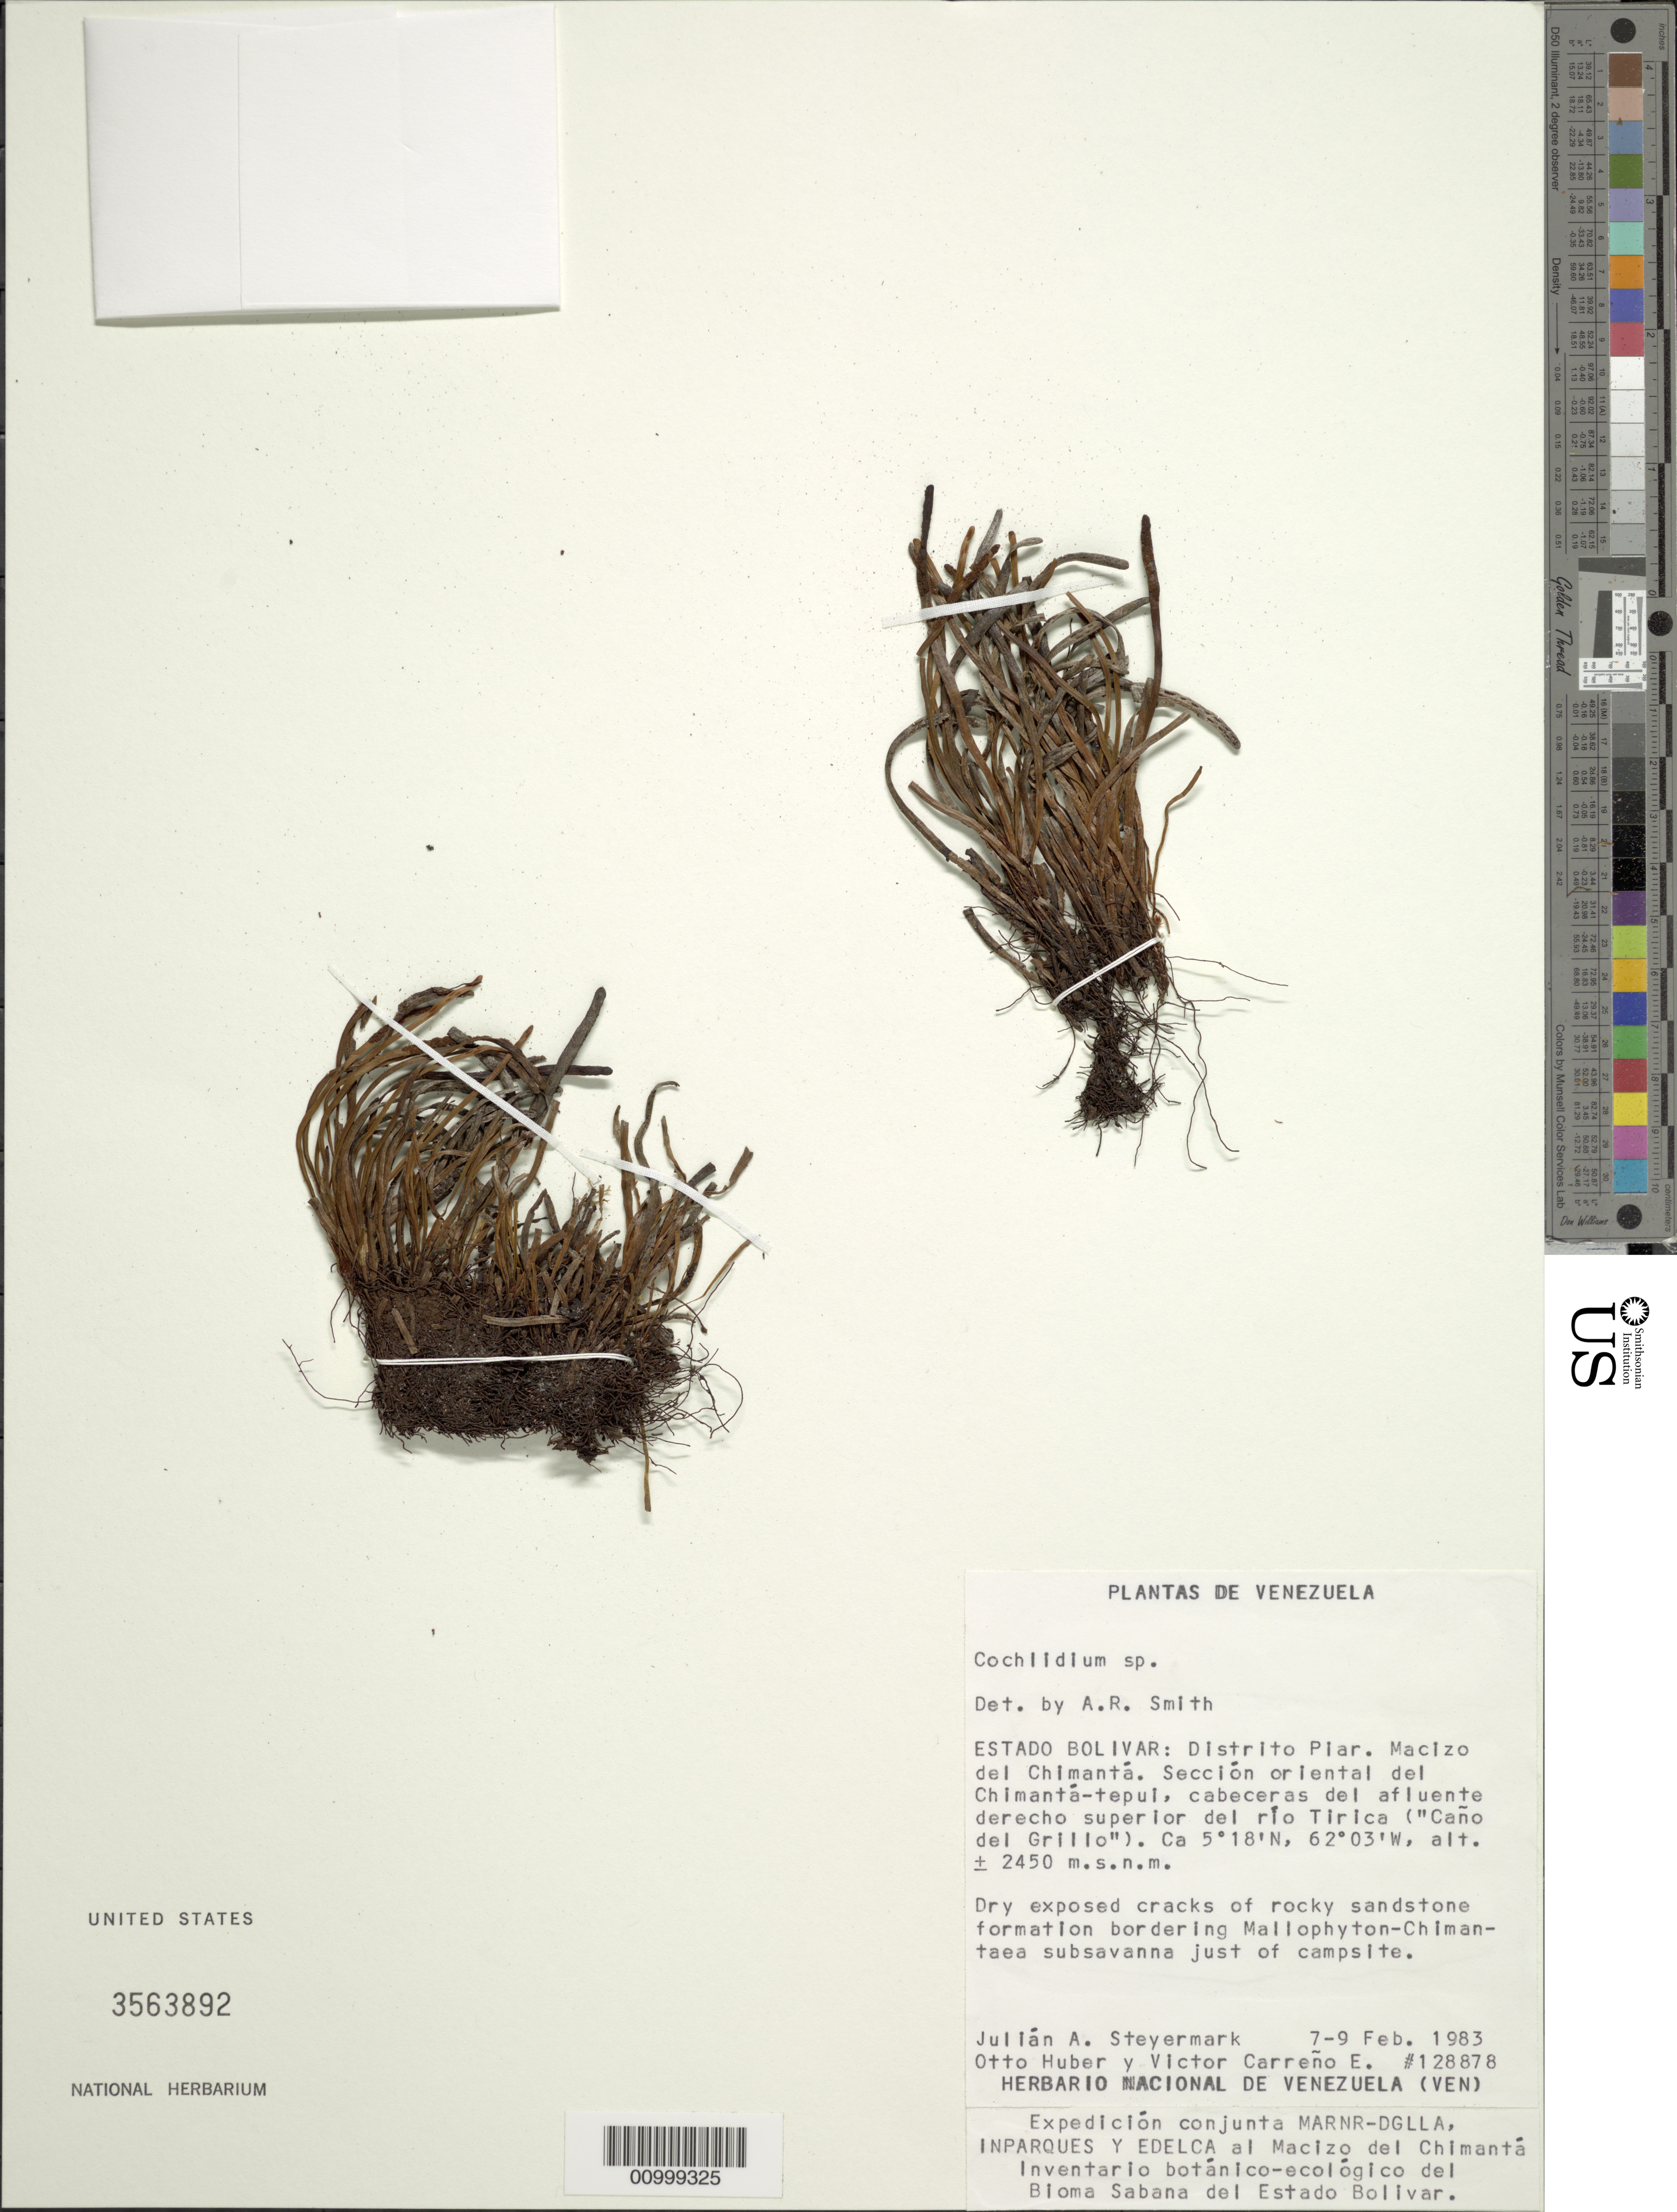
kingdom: Plantae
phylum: Tracheophyta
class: Polypodiopsida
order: Polypodiales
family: Polypodiaceae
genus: Cochlidium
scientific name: Cochlidium sp.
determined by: Smith, Alan R., (UC)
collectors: J. Steyermark, O. Huber & V. Carreño E.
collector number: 128878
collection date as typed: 7-Feb-83 to 9-Feb-83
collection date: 1983-02-07/1983-02-09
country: Venezuela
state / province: Bolívar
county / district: Piar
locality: Macizo del Chimanta. Seccion oriental del Chimanta-tepul, cabeceras del afluente derecho superior del rio Tirica ("Cano del Grillo").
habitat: Dry exposed cracks of rocky sandstone formation bordering Mallophyton-Chimantaea subsavanna.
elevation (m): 2450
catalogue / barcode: US 3563892